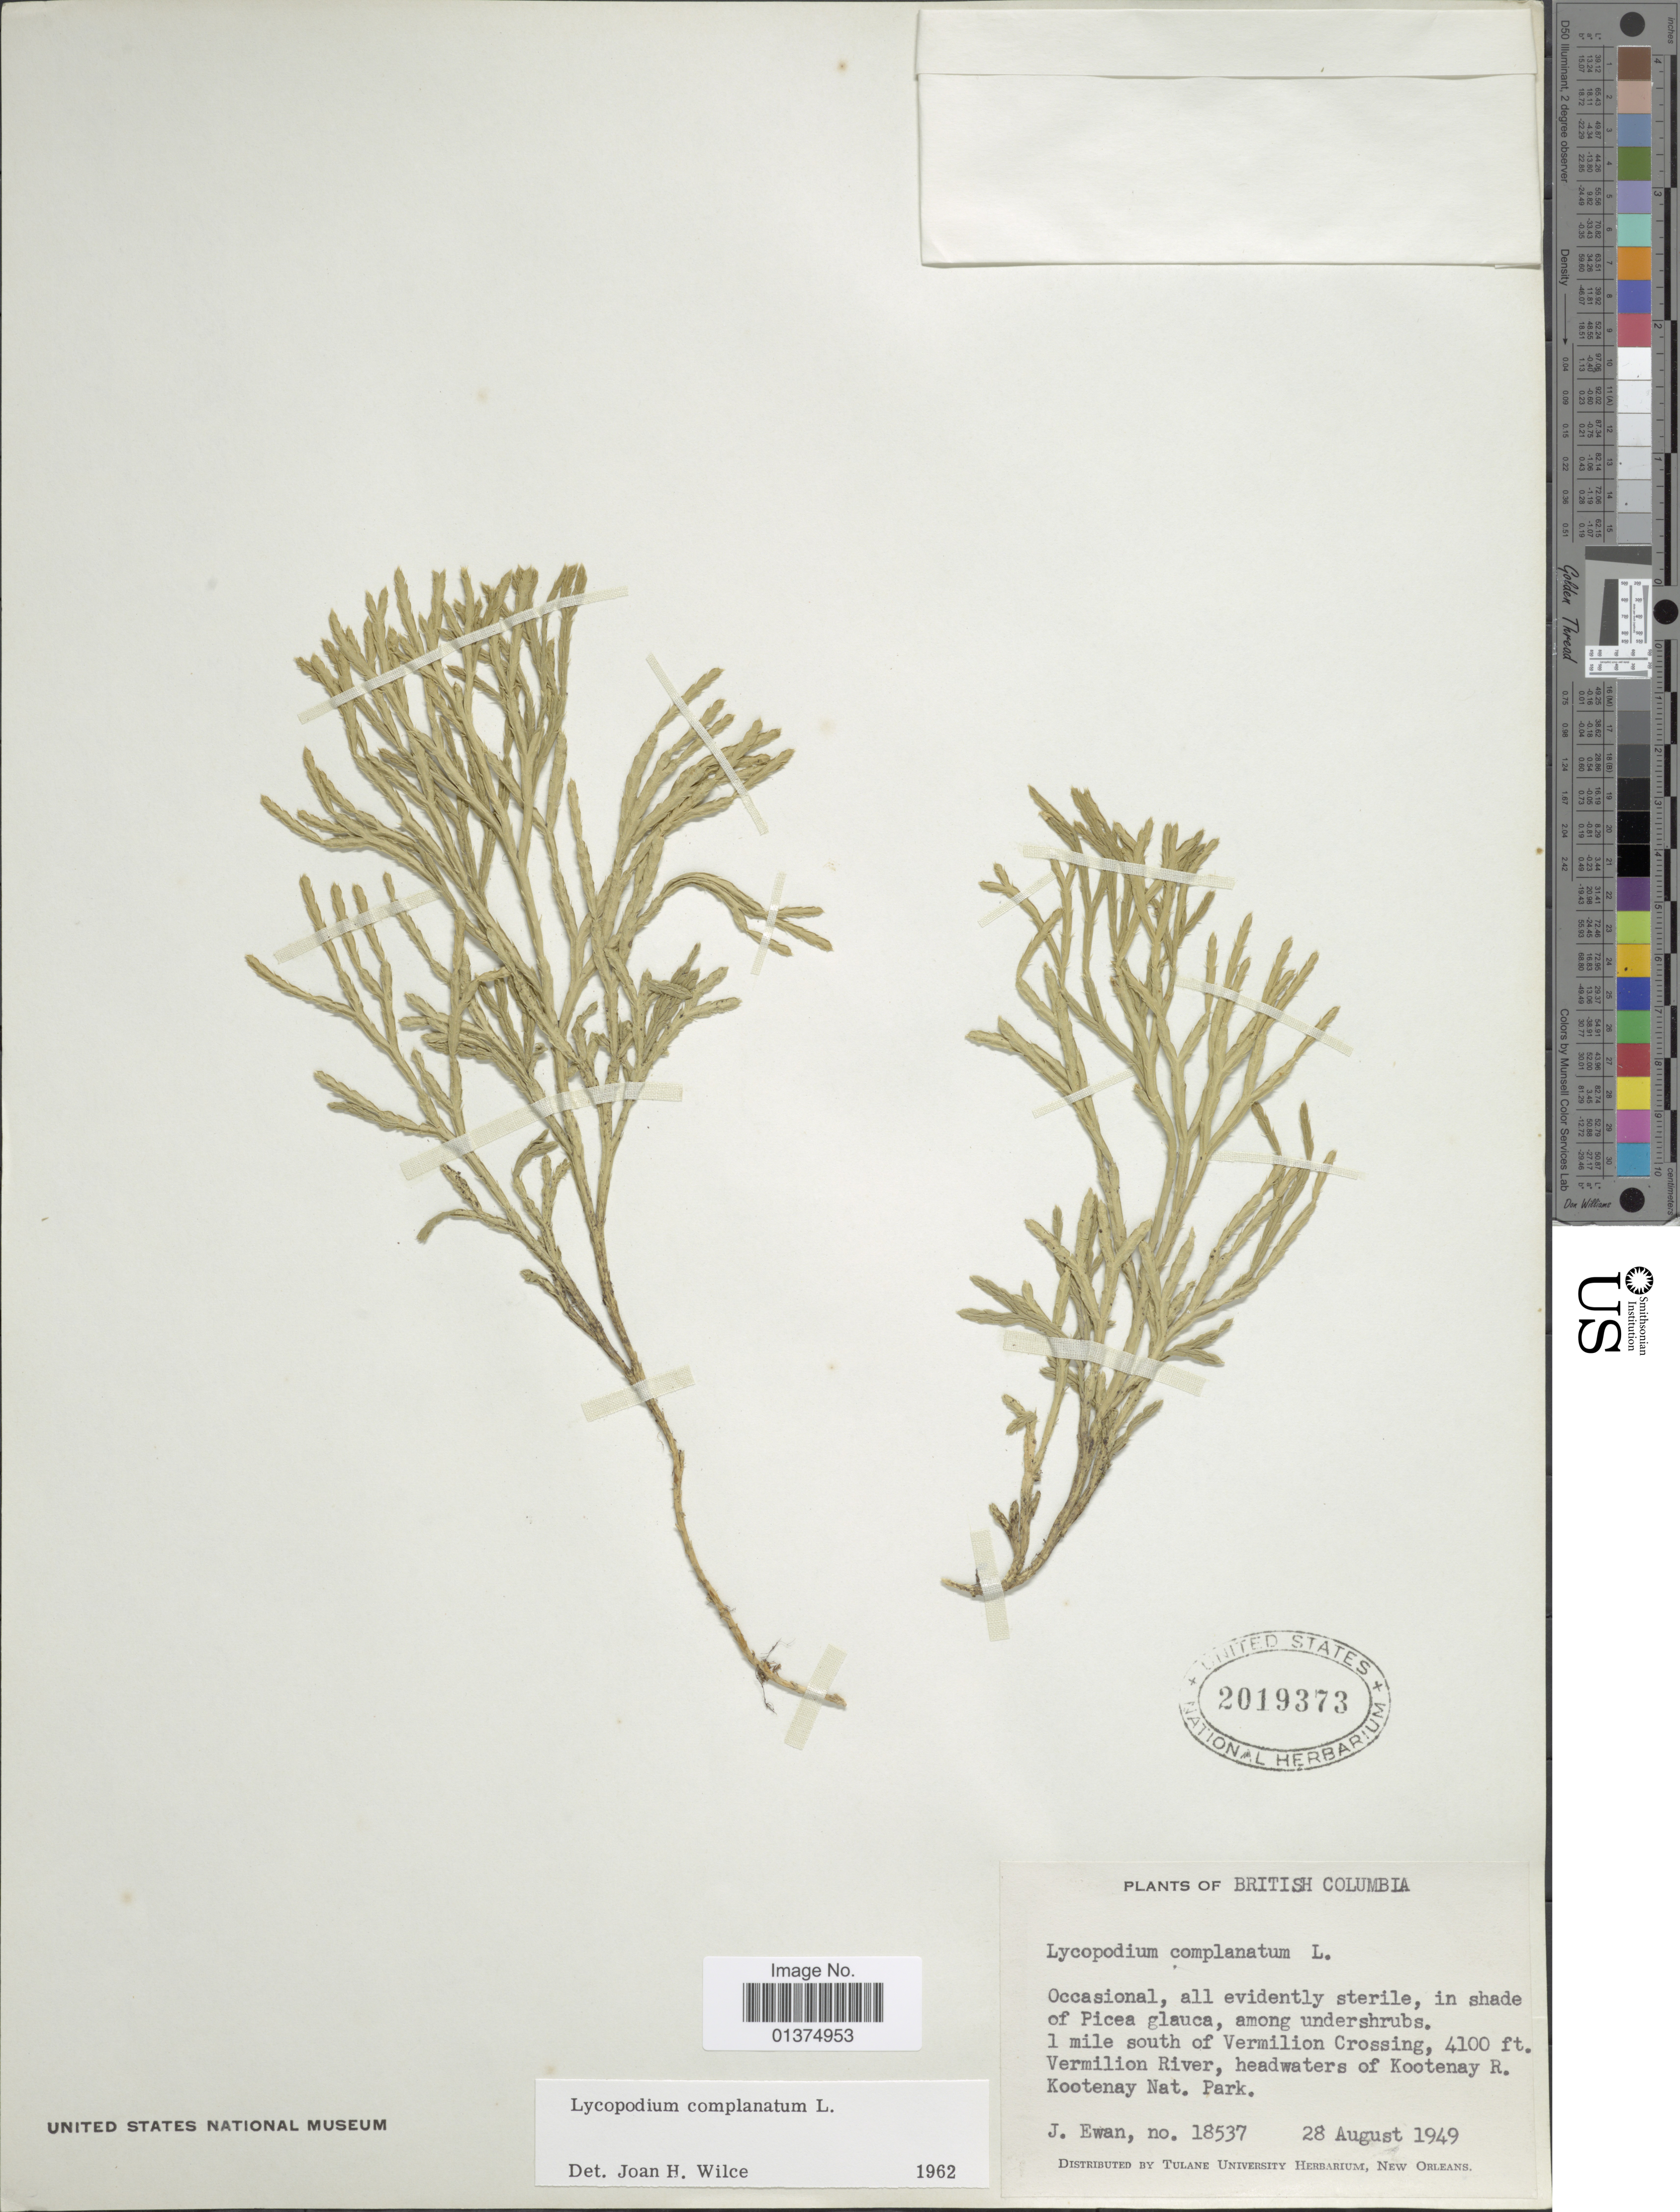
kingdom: Plantae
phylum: Tracheophyta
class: Lycopodiopsida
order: Lycopodiales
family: Lycopodiaceae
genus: Diphasiastrum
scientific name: Diphasiastrum complanatum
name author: (L.) Holub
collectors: J. A. Ewan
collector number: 18537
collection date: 1949-08-28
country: Canada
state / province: British Columbia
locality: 1 mile south of Vermilion Crossing, Vermilion River, headwaters of Kootenay R. Kootenat Nat Park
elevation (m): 1250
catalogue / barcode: US 2019373